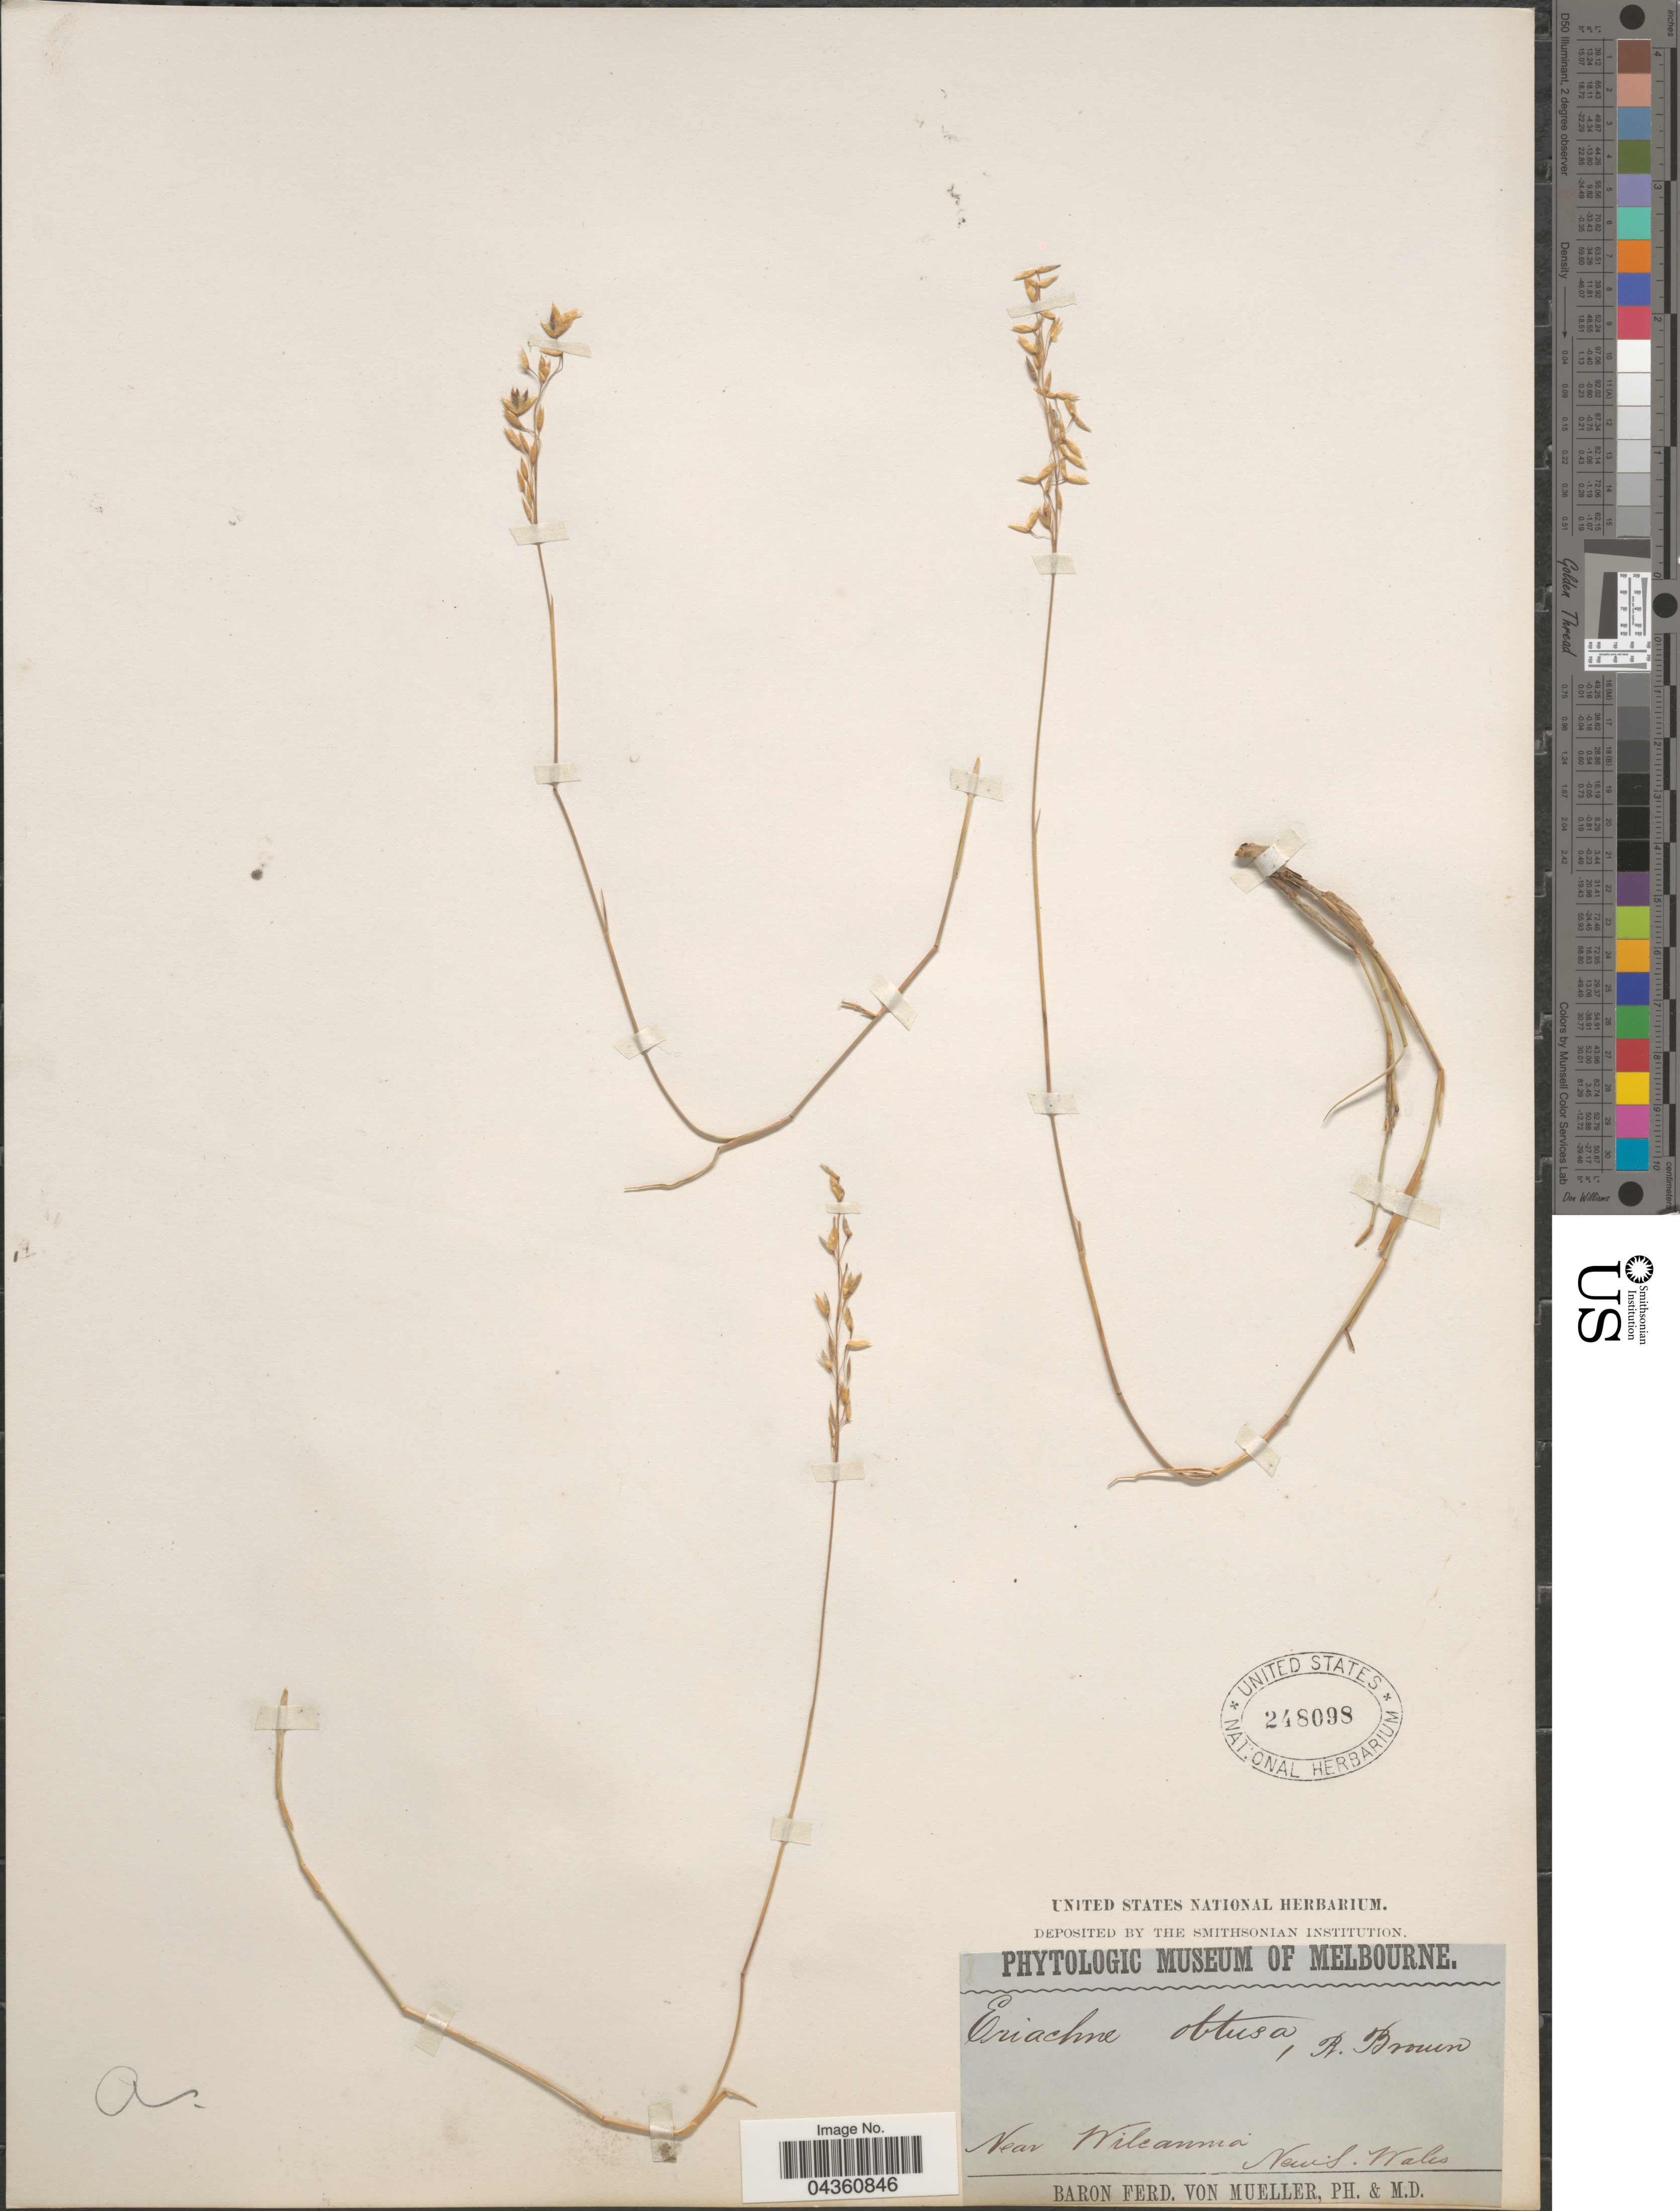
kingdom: Plantae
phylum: Tracheophyta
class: Liliopsida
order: Poales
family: Poaceae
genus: Eriachne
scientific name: Eriachne obtusa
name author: R. Br.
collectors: F. von Mueller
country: Australia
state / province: New South Wales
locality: Near Wilcannia.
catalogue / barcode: US 248098